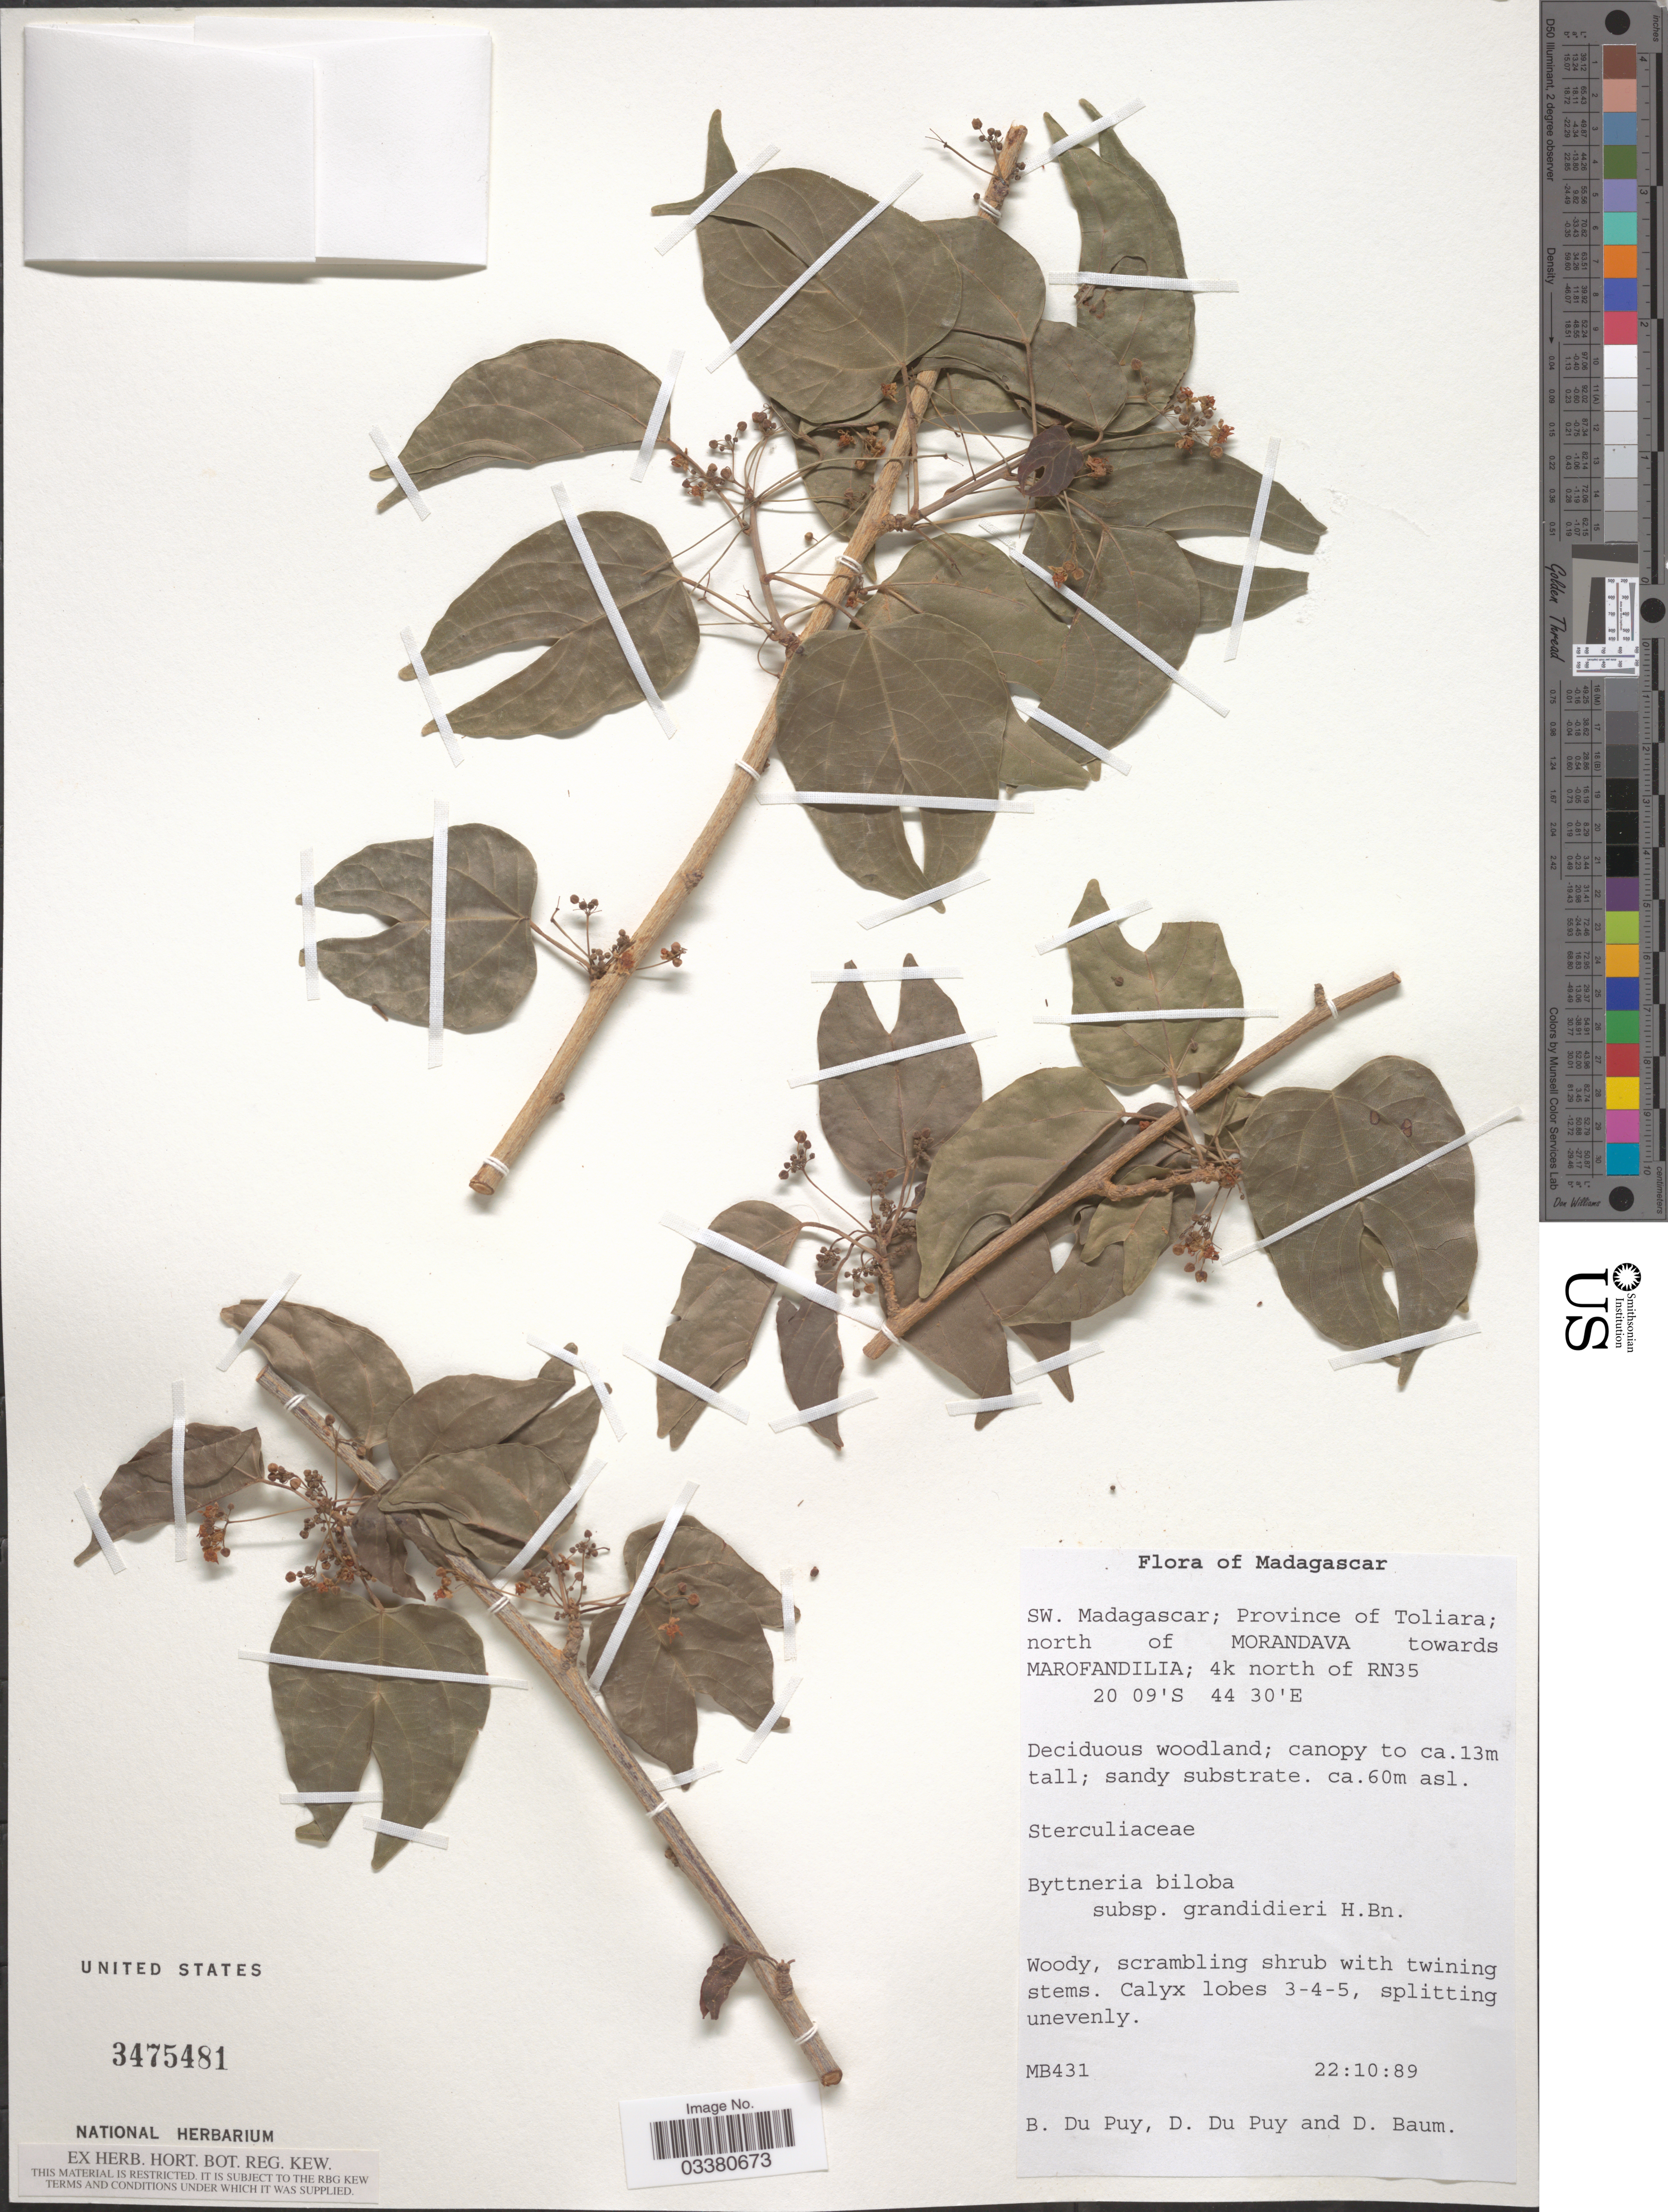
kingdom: Plantae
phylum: Tracheophyta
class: Magnoliopsida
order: Malvales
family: Malvaceae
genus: Byttneria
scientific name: Byttneria biloba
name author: Baill.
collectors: B. Du Puy, D. Du Puy & D. Baum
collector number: MB431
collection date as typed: Transcribed d/m/y: 22/10/89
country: Madagascar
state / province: Menabe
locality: SW. Madagascar; north of Morandava towards Marofandilla; 4 k north of RN35.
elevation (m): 60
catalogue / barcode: US 3475481